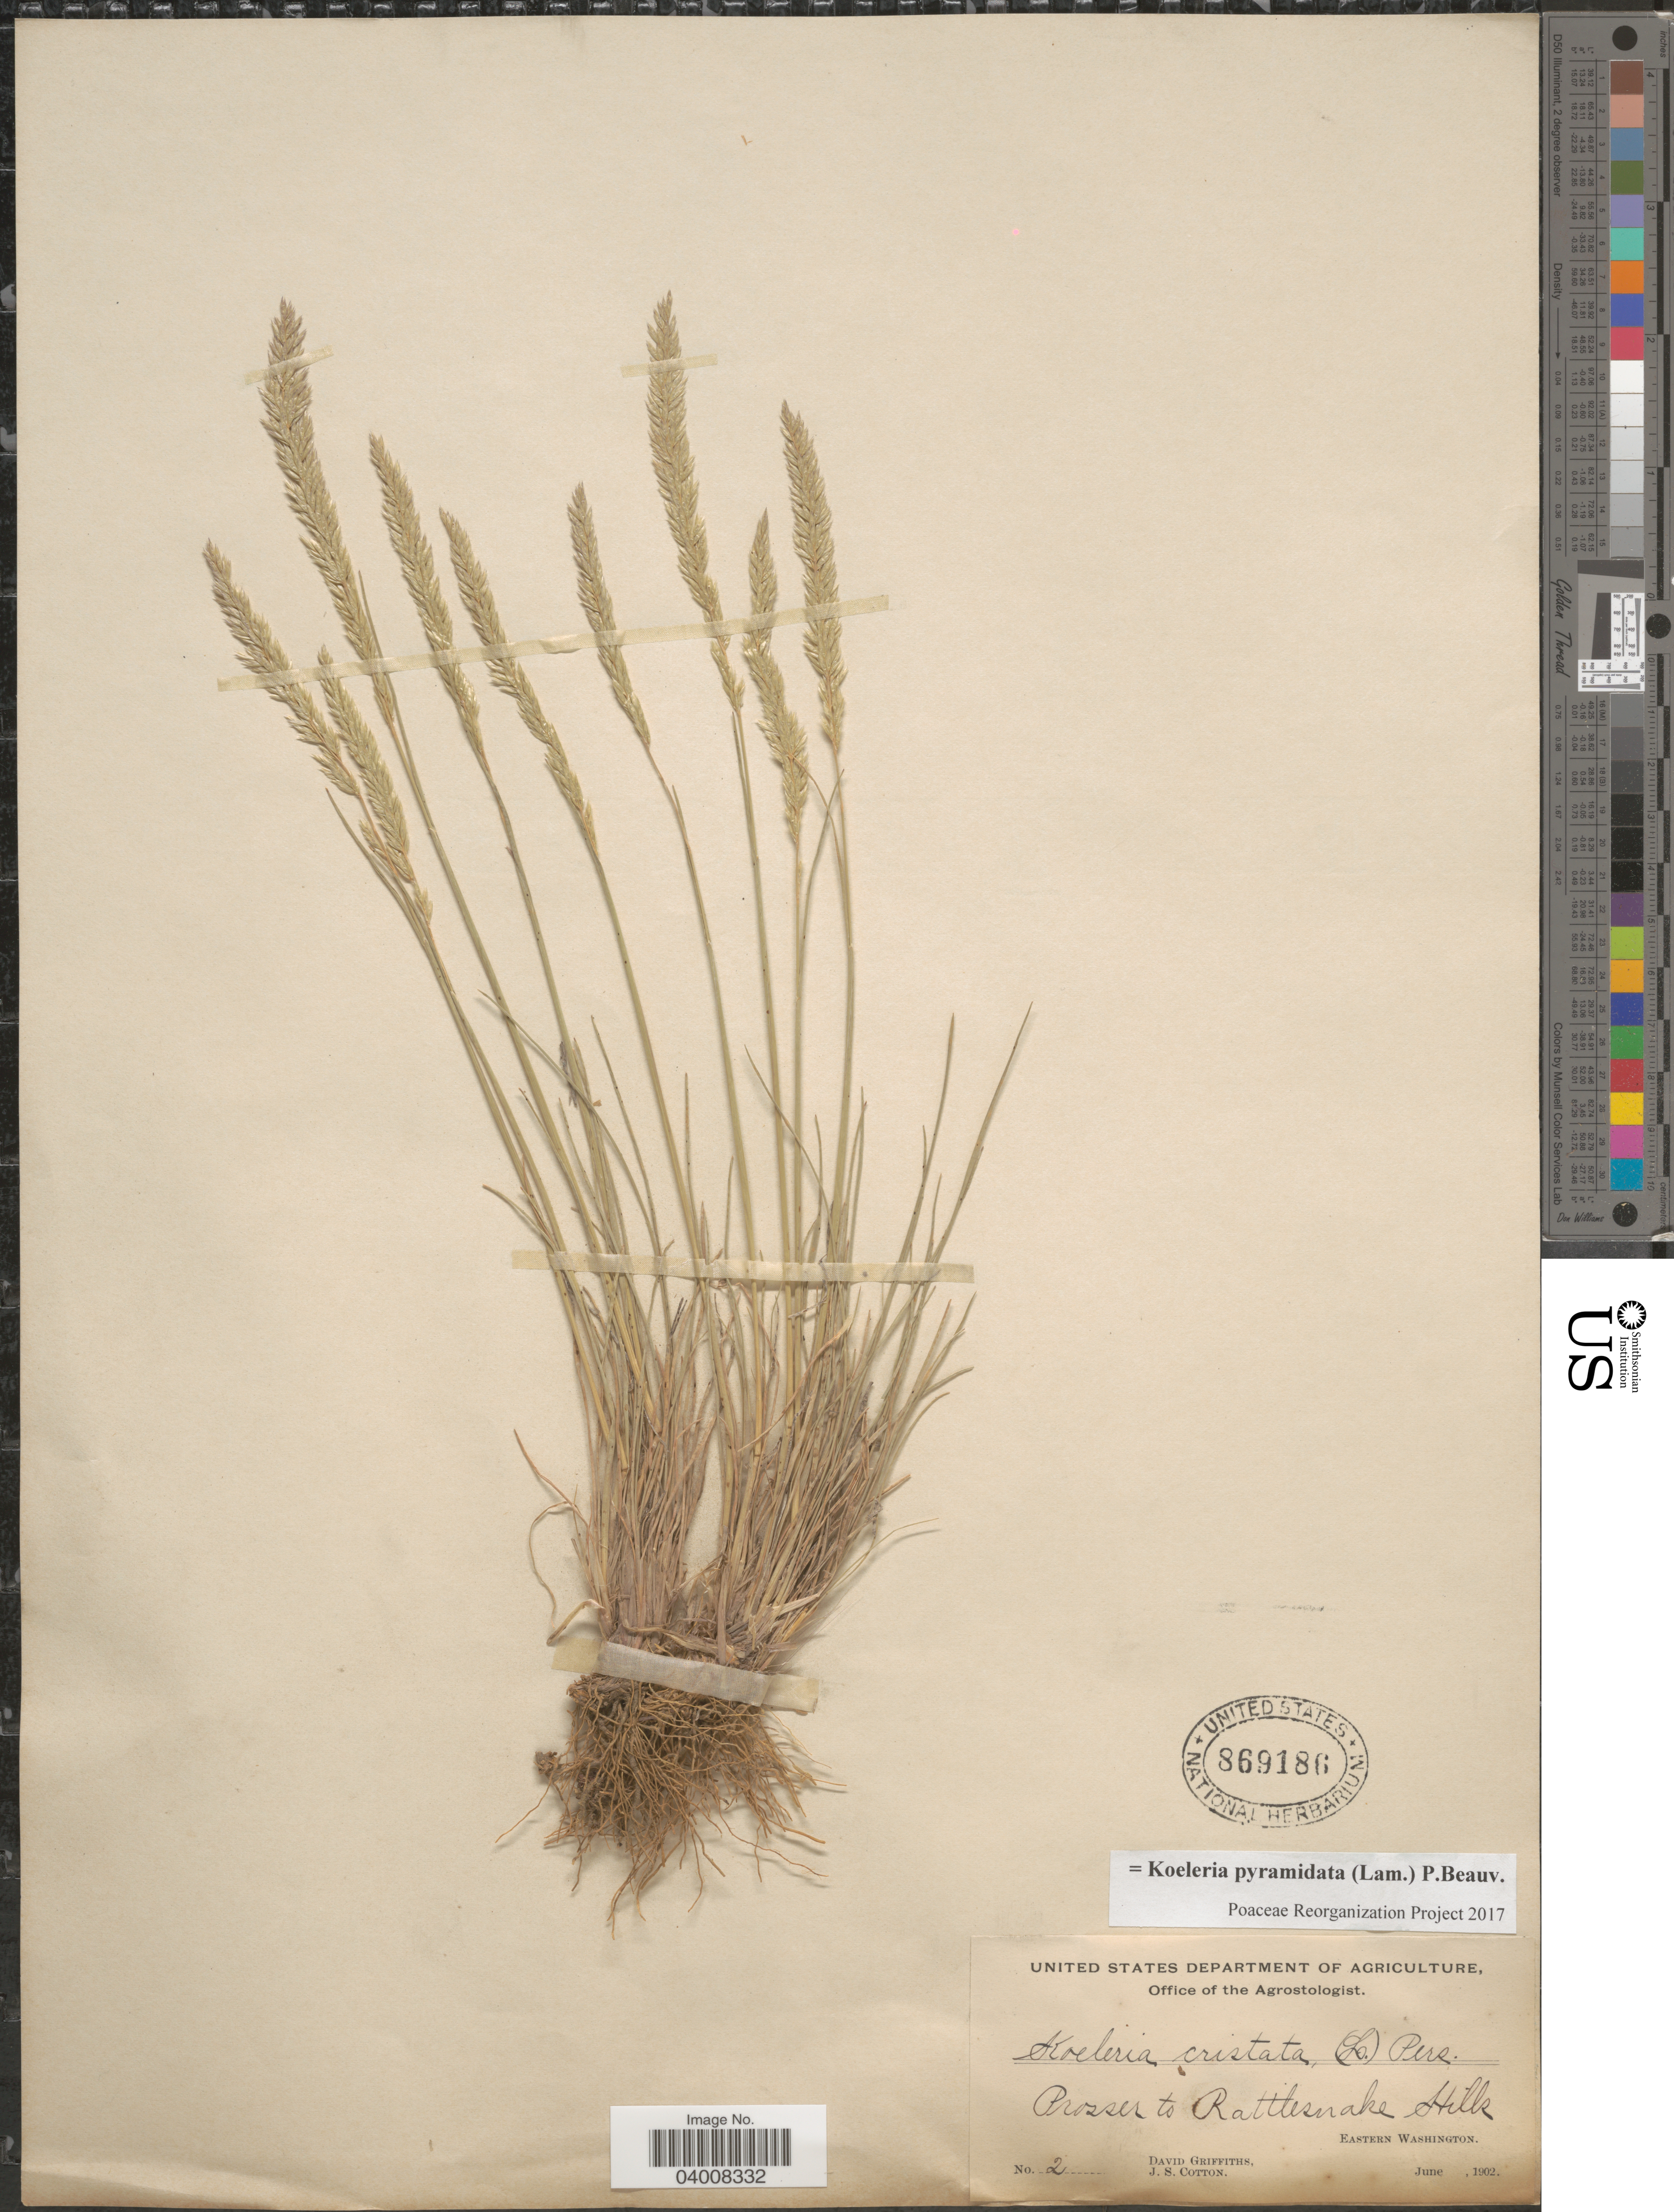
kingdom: Plantae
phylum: Tracheophyta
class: Liliopsida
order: Poales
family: Poaceae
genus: Koeleria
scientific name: Koeleria pyramidata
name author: (Lam.) P. Beauv.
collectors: D. Griffiths & J. S. Cotton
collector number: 2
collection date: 1902-06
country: United States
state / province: Washington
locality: Prosser to Rattlesnake Hills. Eastern Washington.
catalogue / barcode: US 869186